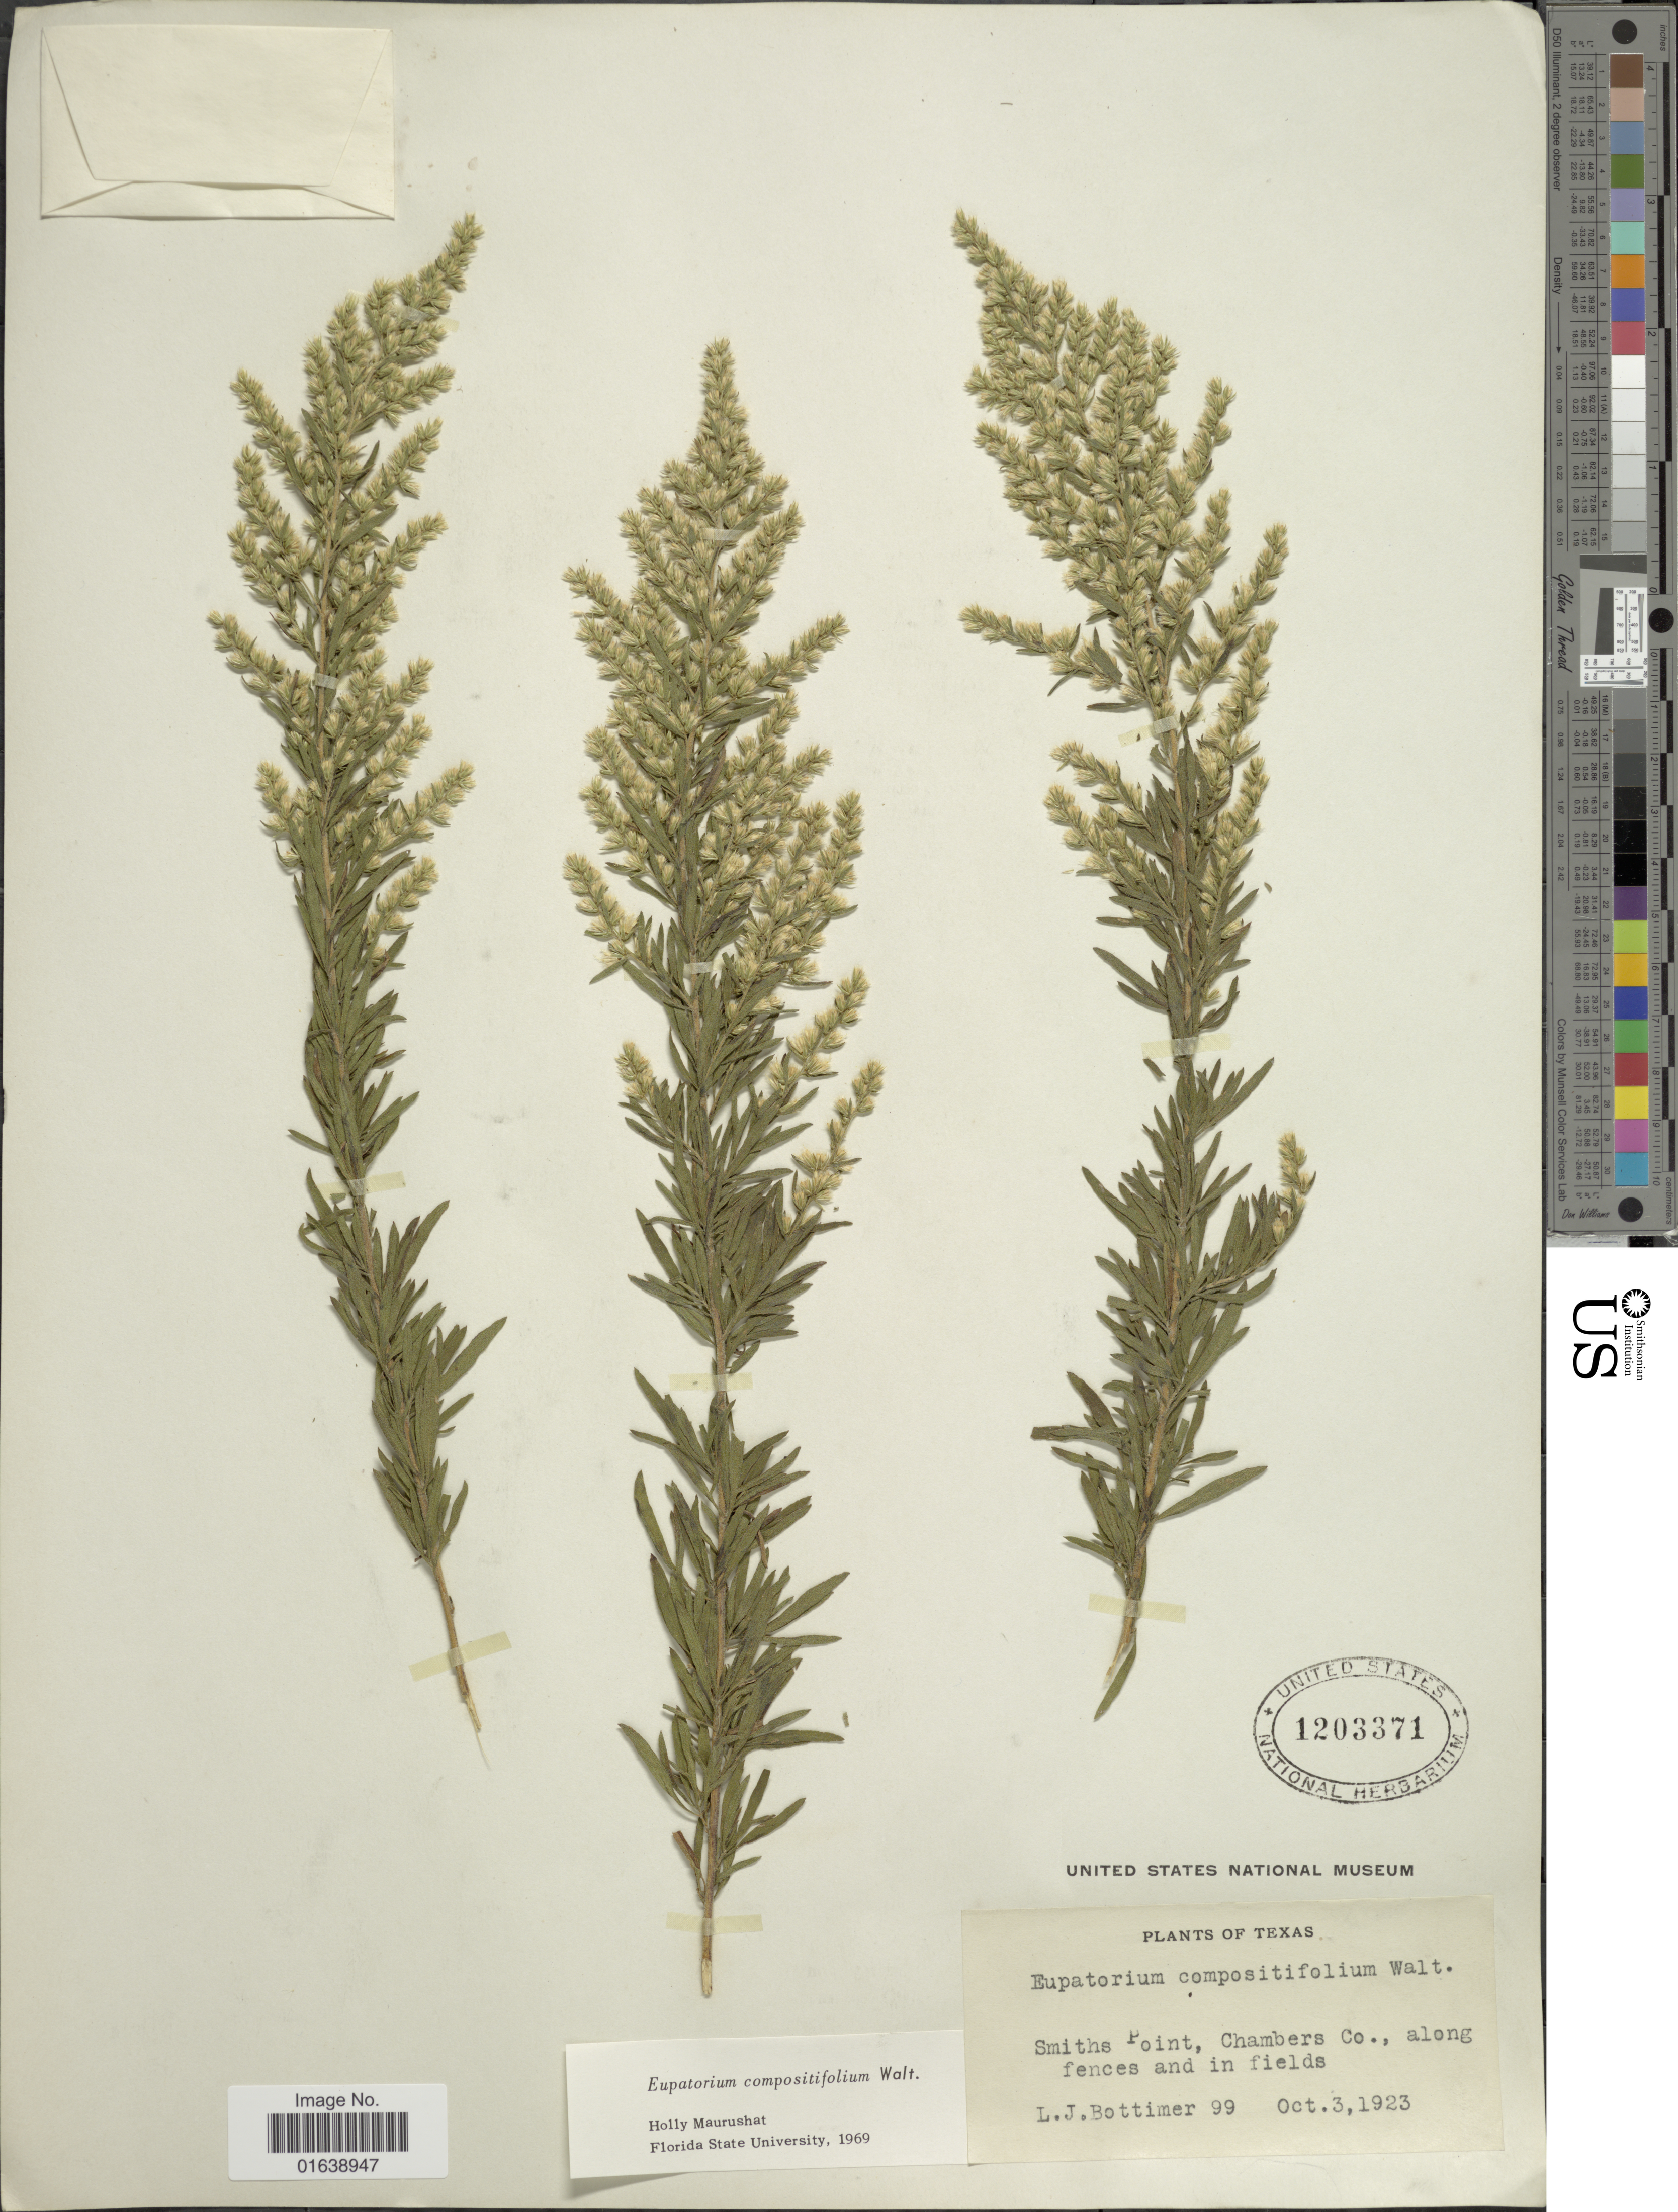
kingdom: Plantae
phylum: Tracheophyta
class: Magnoliopsida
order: Asterales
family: Asteraceae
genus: Eupatorium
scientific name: Eupatorium compositifolium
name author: Walter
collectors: L. Bottimer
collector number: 99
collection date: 1923-10-03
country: United States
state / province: Texas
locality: Texas. Smiths Point, Chambers Co., along fences and in fields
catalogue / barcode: US 1203371